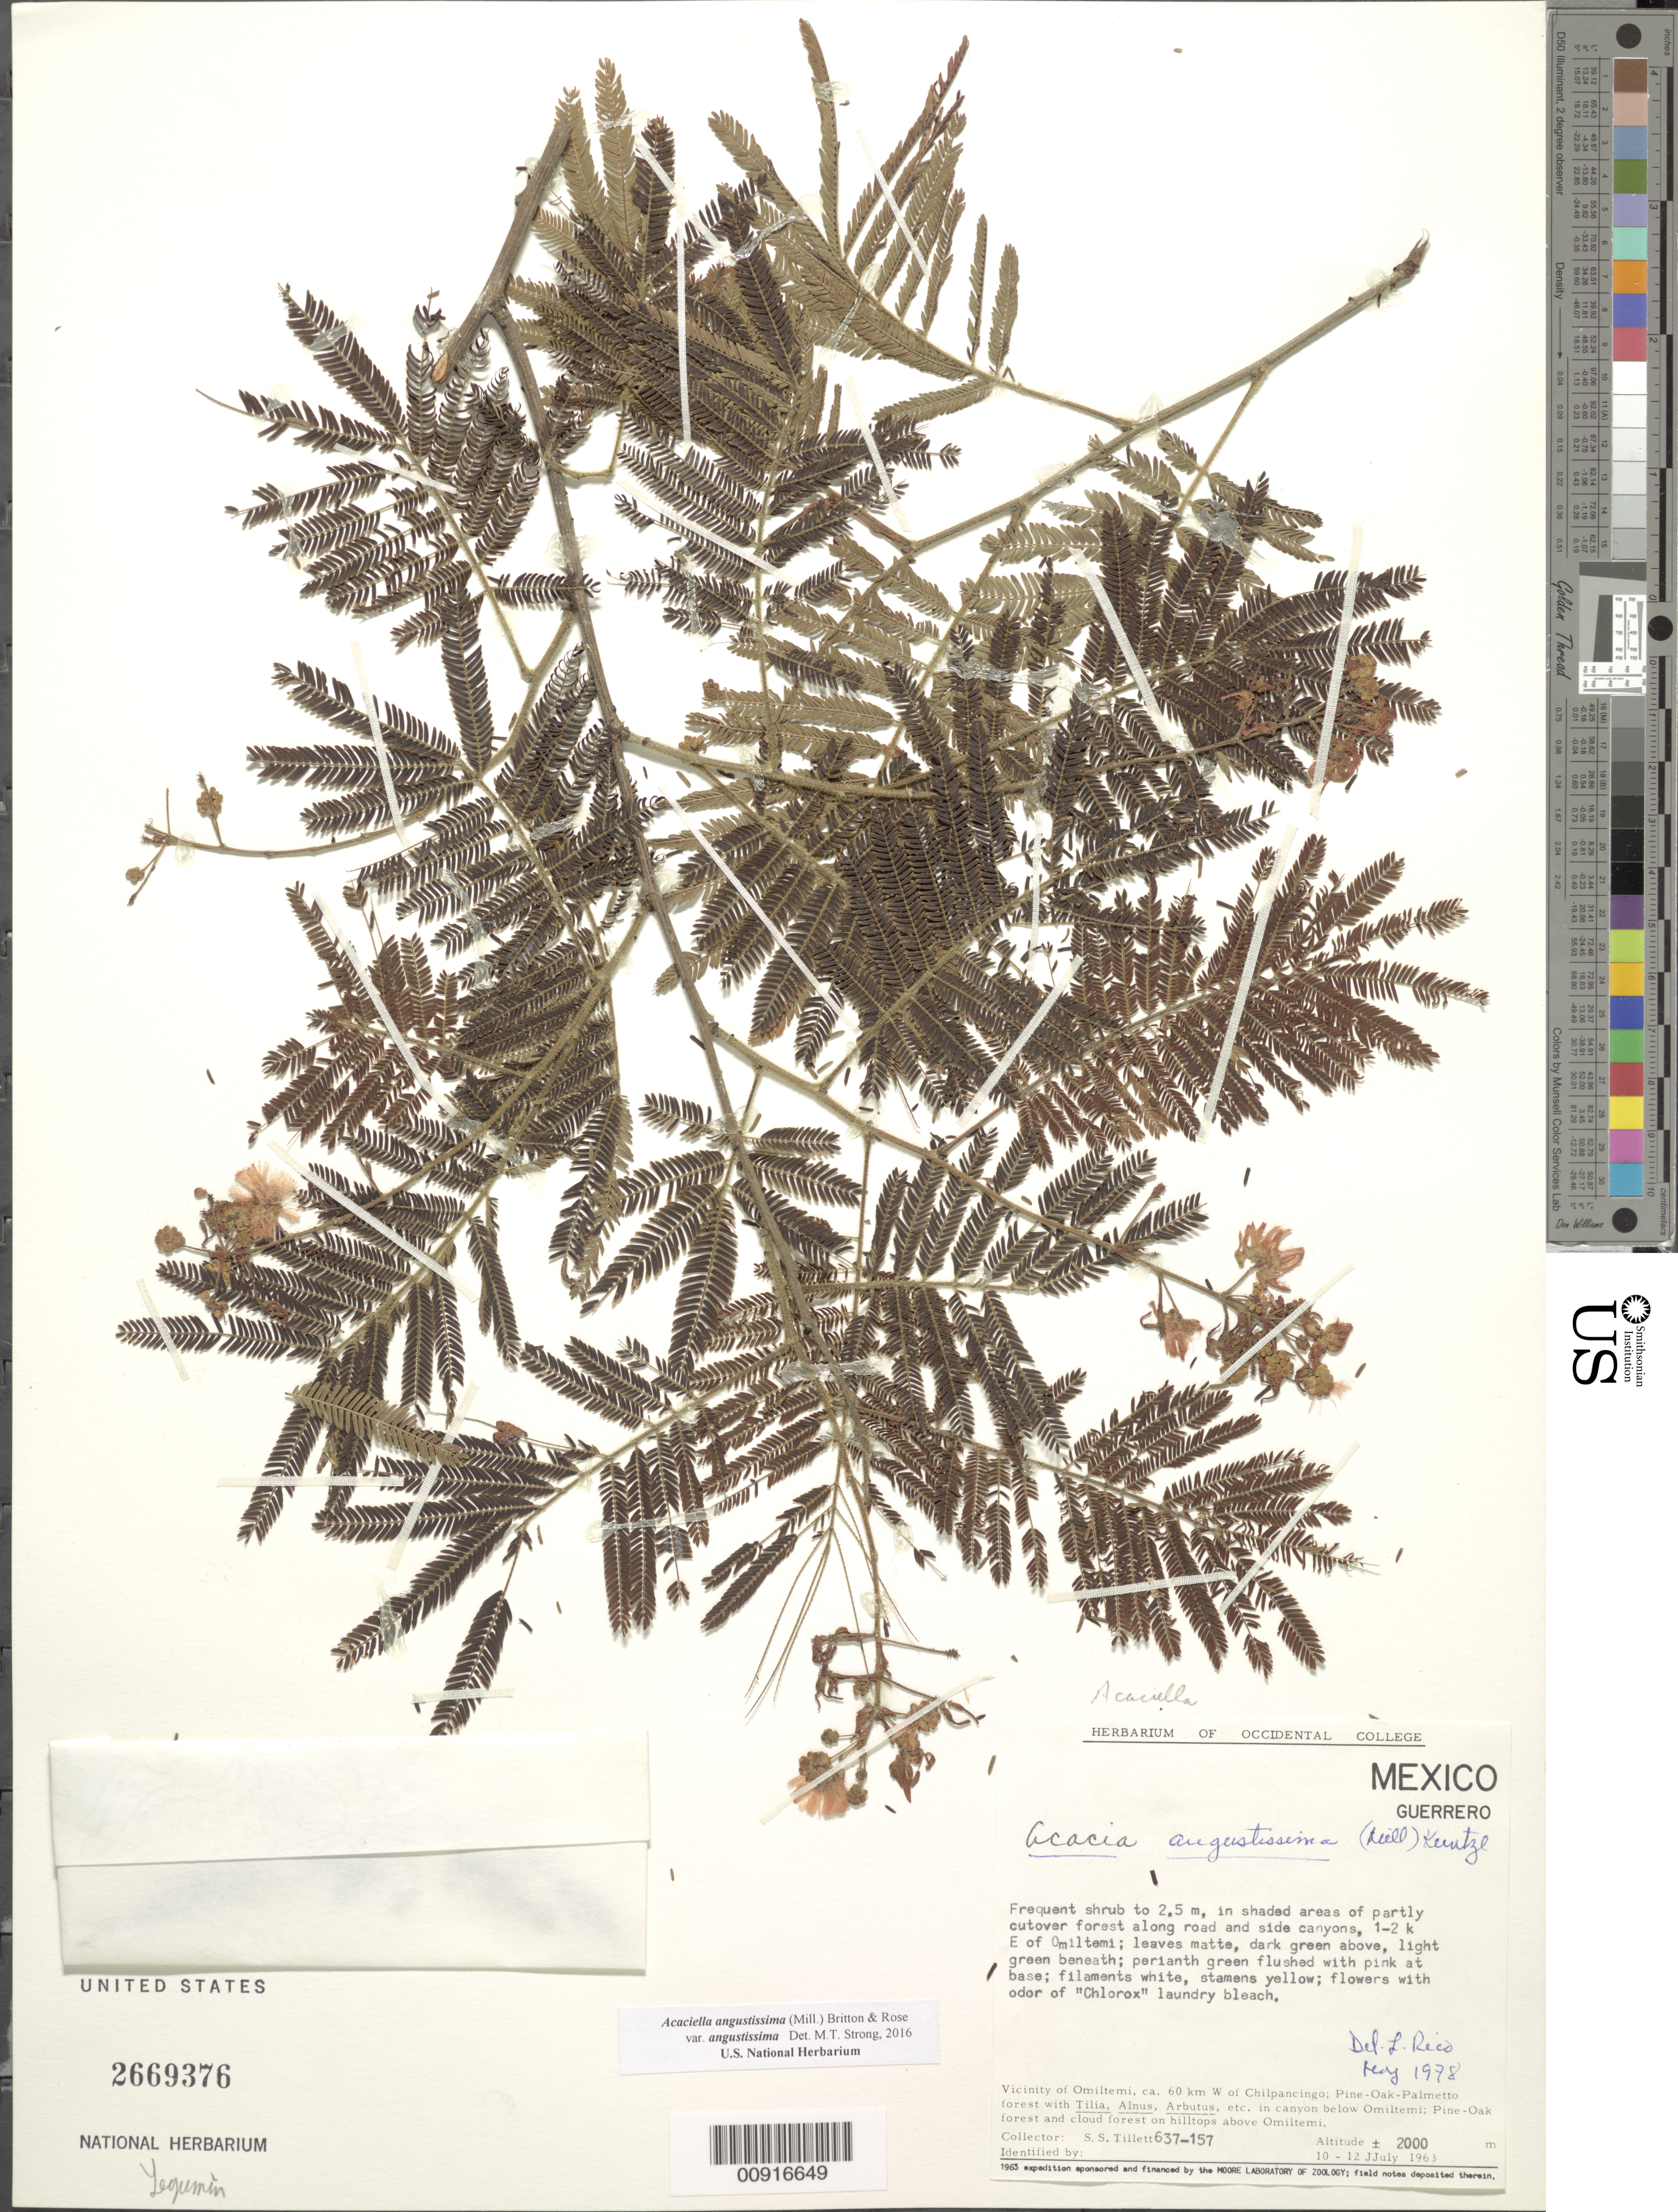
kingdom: Plantae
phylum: Tracheophyta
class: Magnoliopsida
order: Fabales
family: Fabaceae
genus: Acaciella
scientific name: Acaciella angustissima var. angustissima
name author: (Mill.) Britton & Rose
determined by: Strong, M. T., (US), Smithsonian Institution - National Museum of Natural History (UNITED STATES)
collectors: S. S. Tillett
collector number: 637-157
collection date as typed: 10 Jul 1963 to 12 Jul 1963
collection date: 1963-07-10/1963-07-12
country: Mexico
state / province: Guerrero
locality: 1-2 Km. E of Omiltemi, ca. 60 km. W of Chilpancingo.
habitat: In shaded areas of partly cutover forest along road and side canyons.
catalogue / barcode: US 2669376